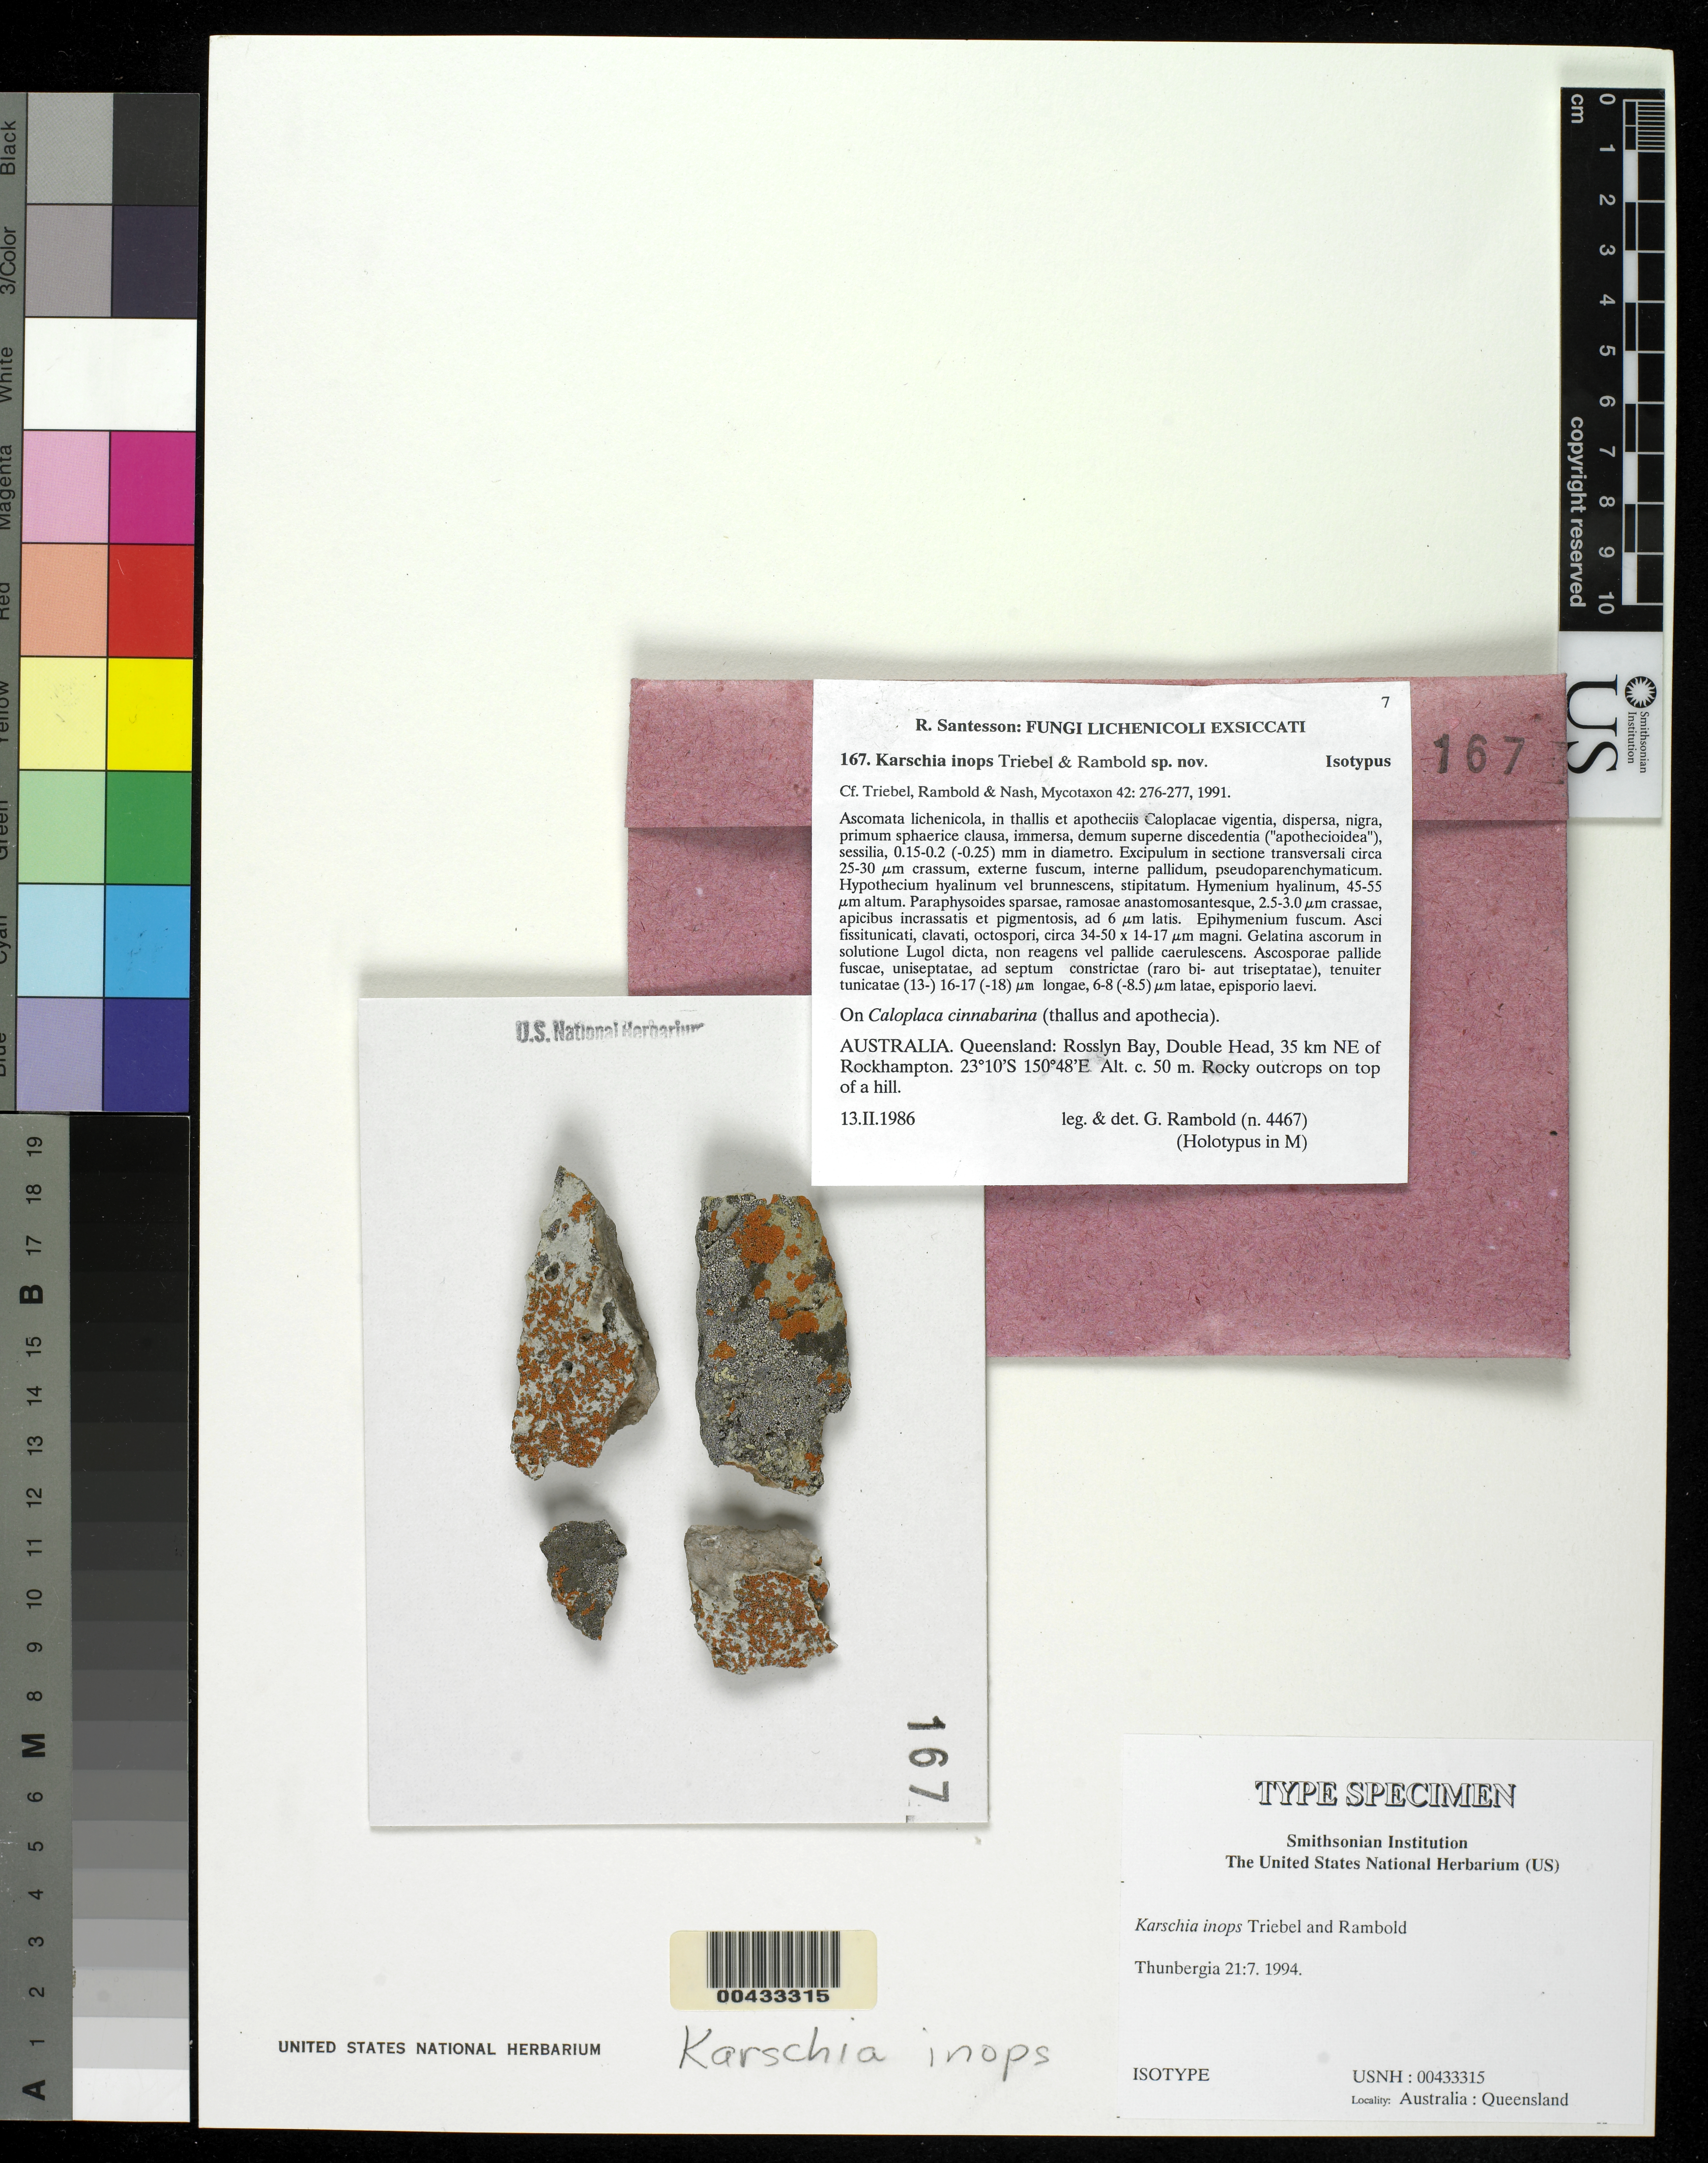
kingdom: Fungi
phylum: Ascomycota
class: Dothideomycetes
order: Dothideales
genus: Karschia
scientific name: Karschia inops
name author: Triebel & Rambold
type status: Isotype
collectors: G. Rambold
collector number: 167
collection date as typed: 13 Feb 1986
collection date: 1986-02-13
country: Australia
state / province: Queensland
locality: Rosslyn Bay, Double Head, 35 km NE of Rockhampton.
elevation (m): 50